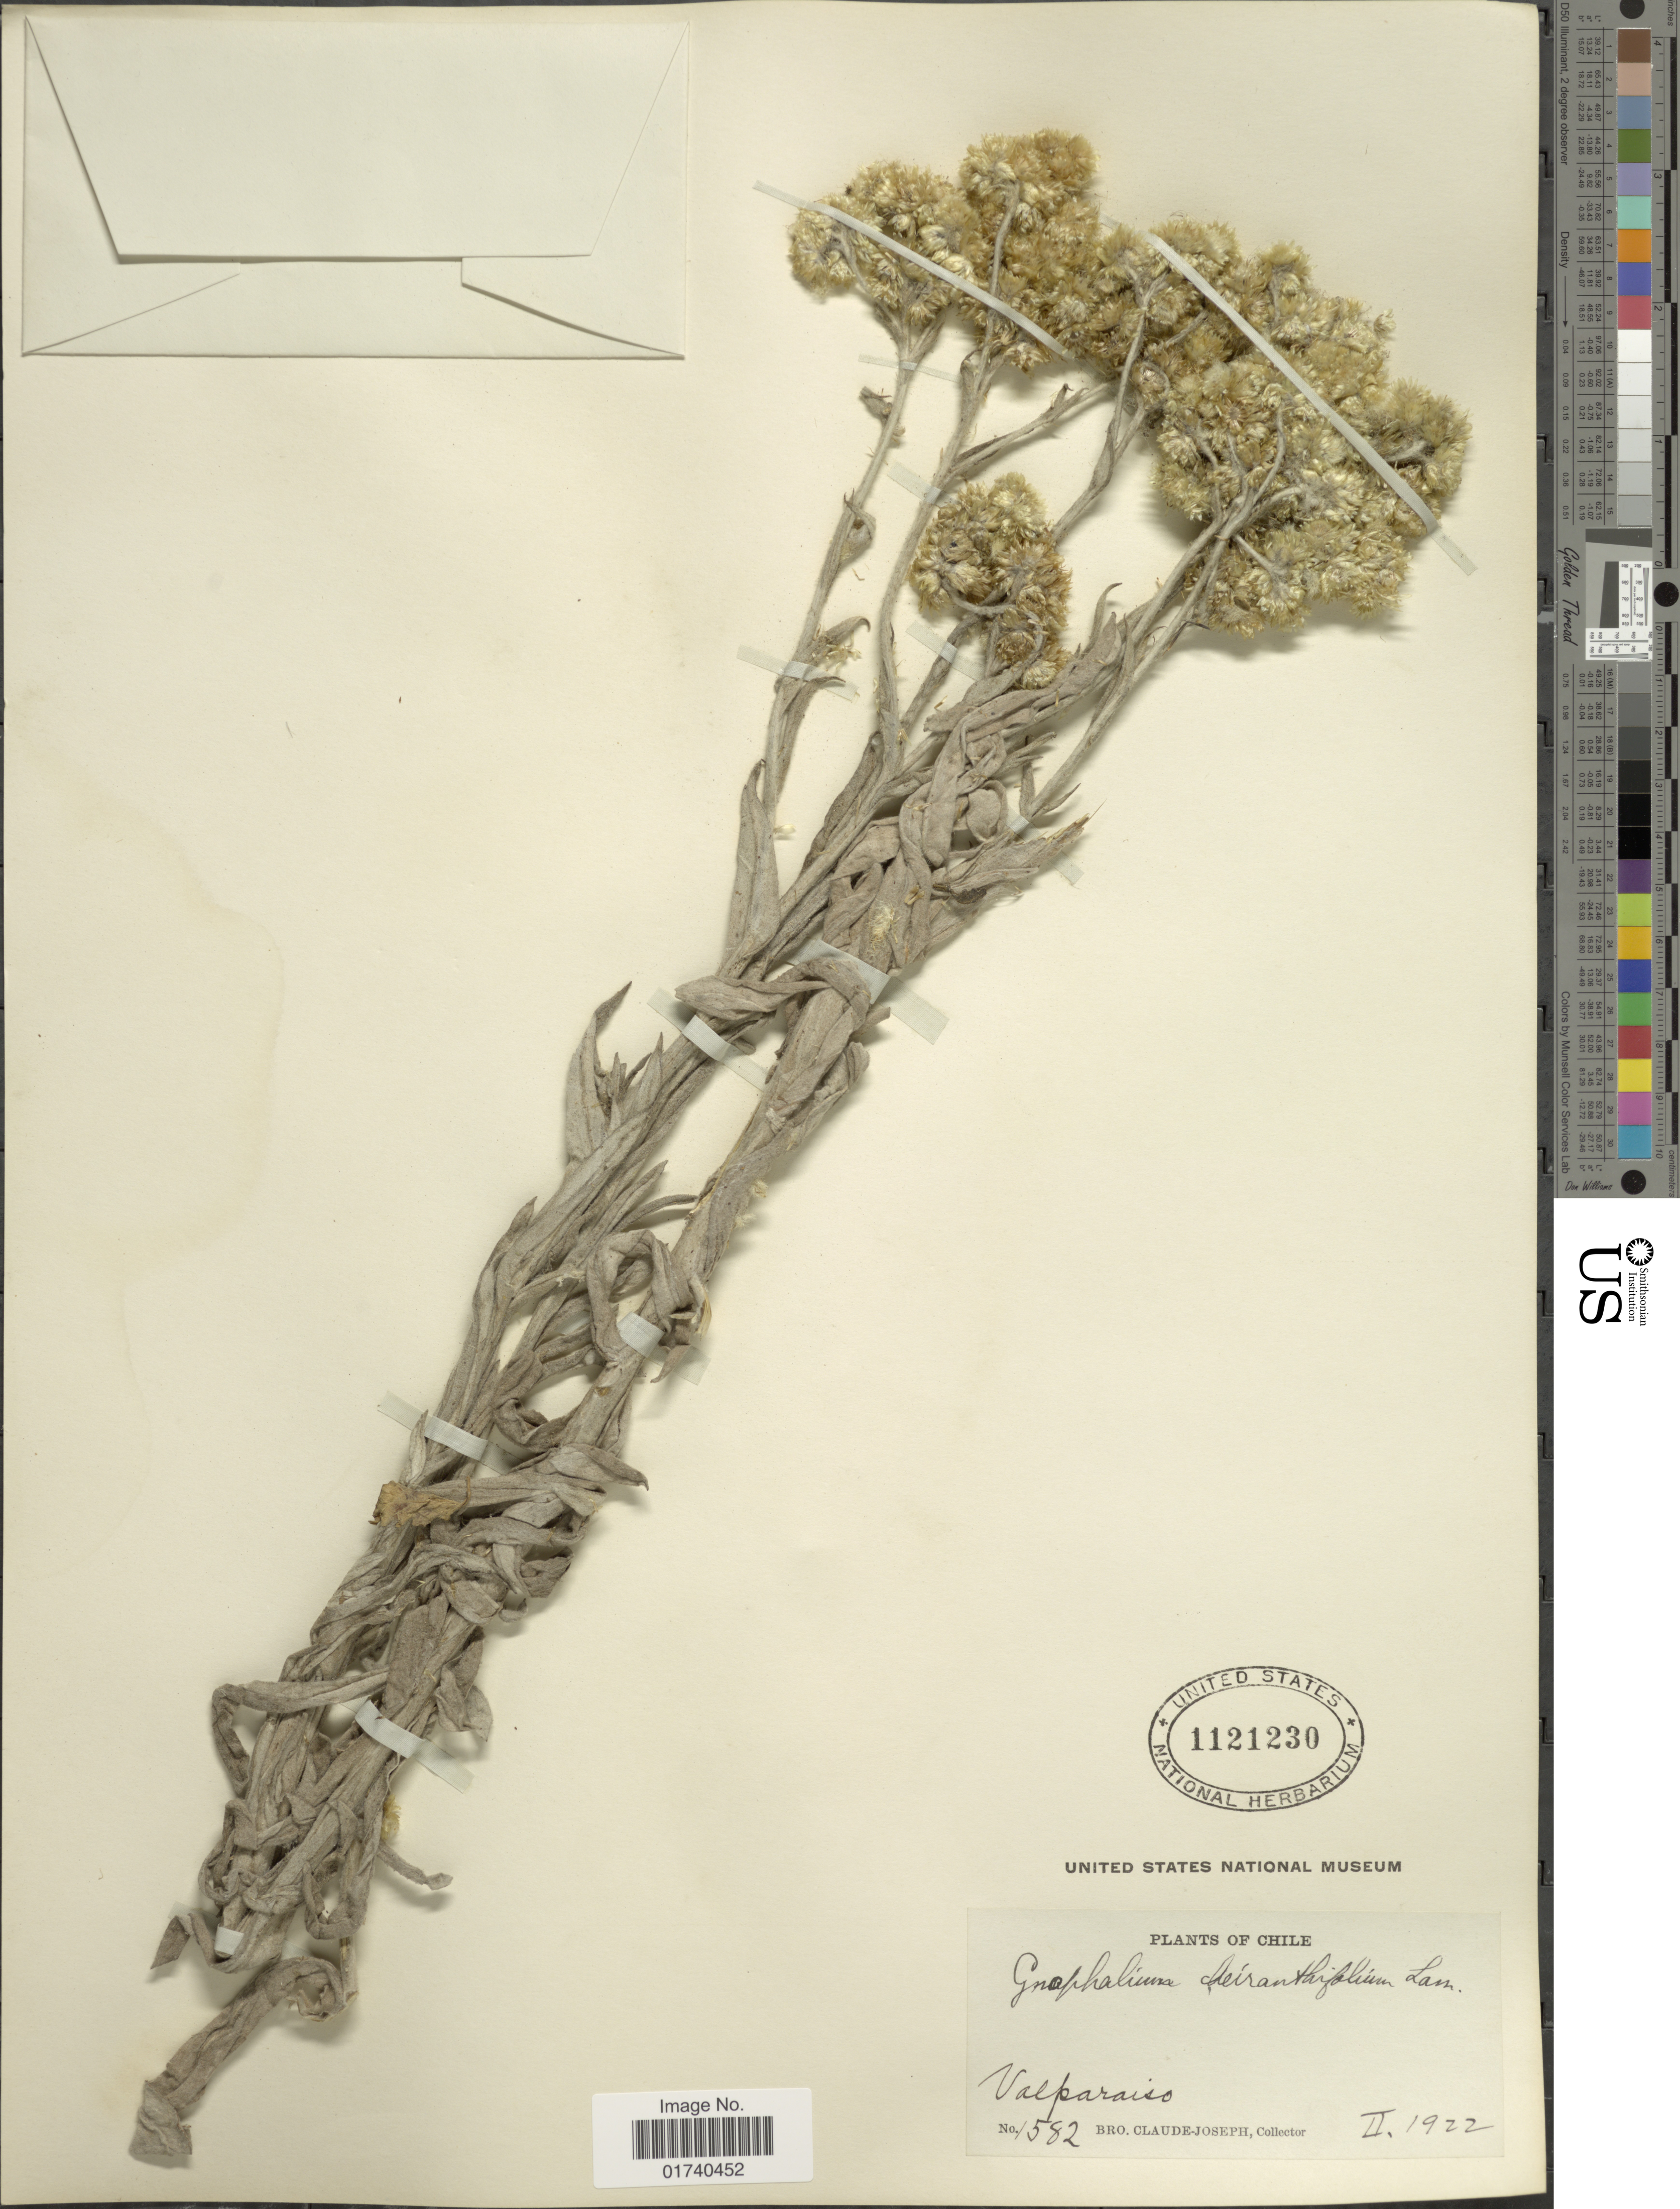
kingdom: Plantae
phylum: Tracheophyta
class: Magnoliopsida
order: Asterales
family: Asteraceae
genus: Pseudognaphalium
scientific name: Pseudognaphalium cheiranthifolium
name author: (Lam.) Hilliard & B.L. Burtt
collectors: Bro. Claude-Joseph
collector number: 1582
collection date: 1922-02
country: Chile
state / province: Valparaíso (V)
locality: Valparaiso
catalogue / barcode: US 1121230